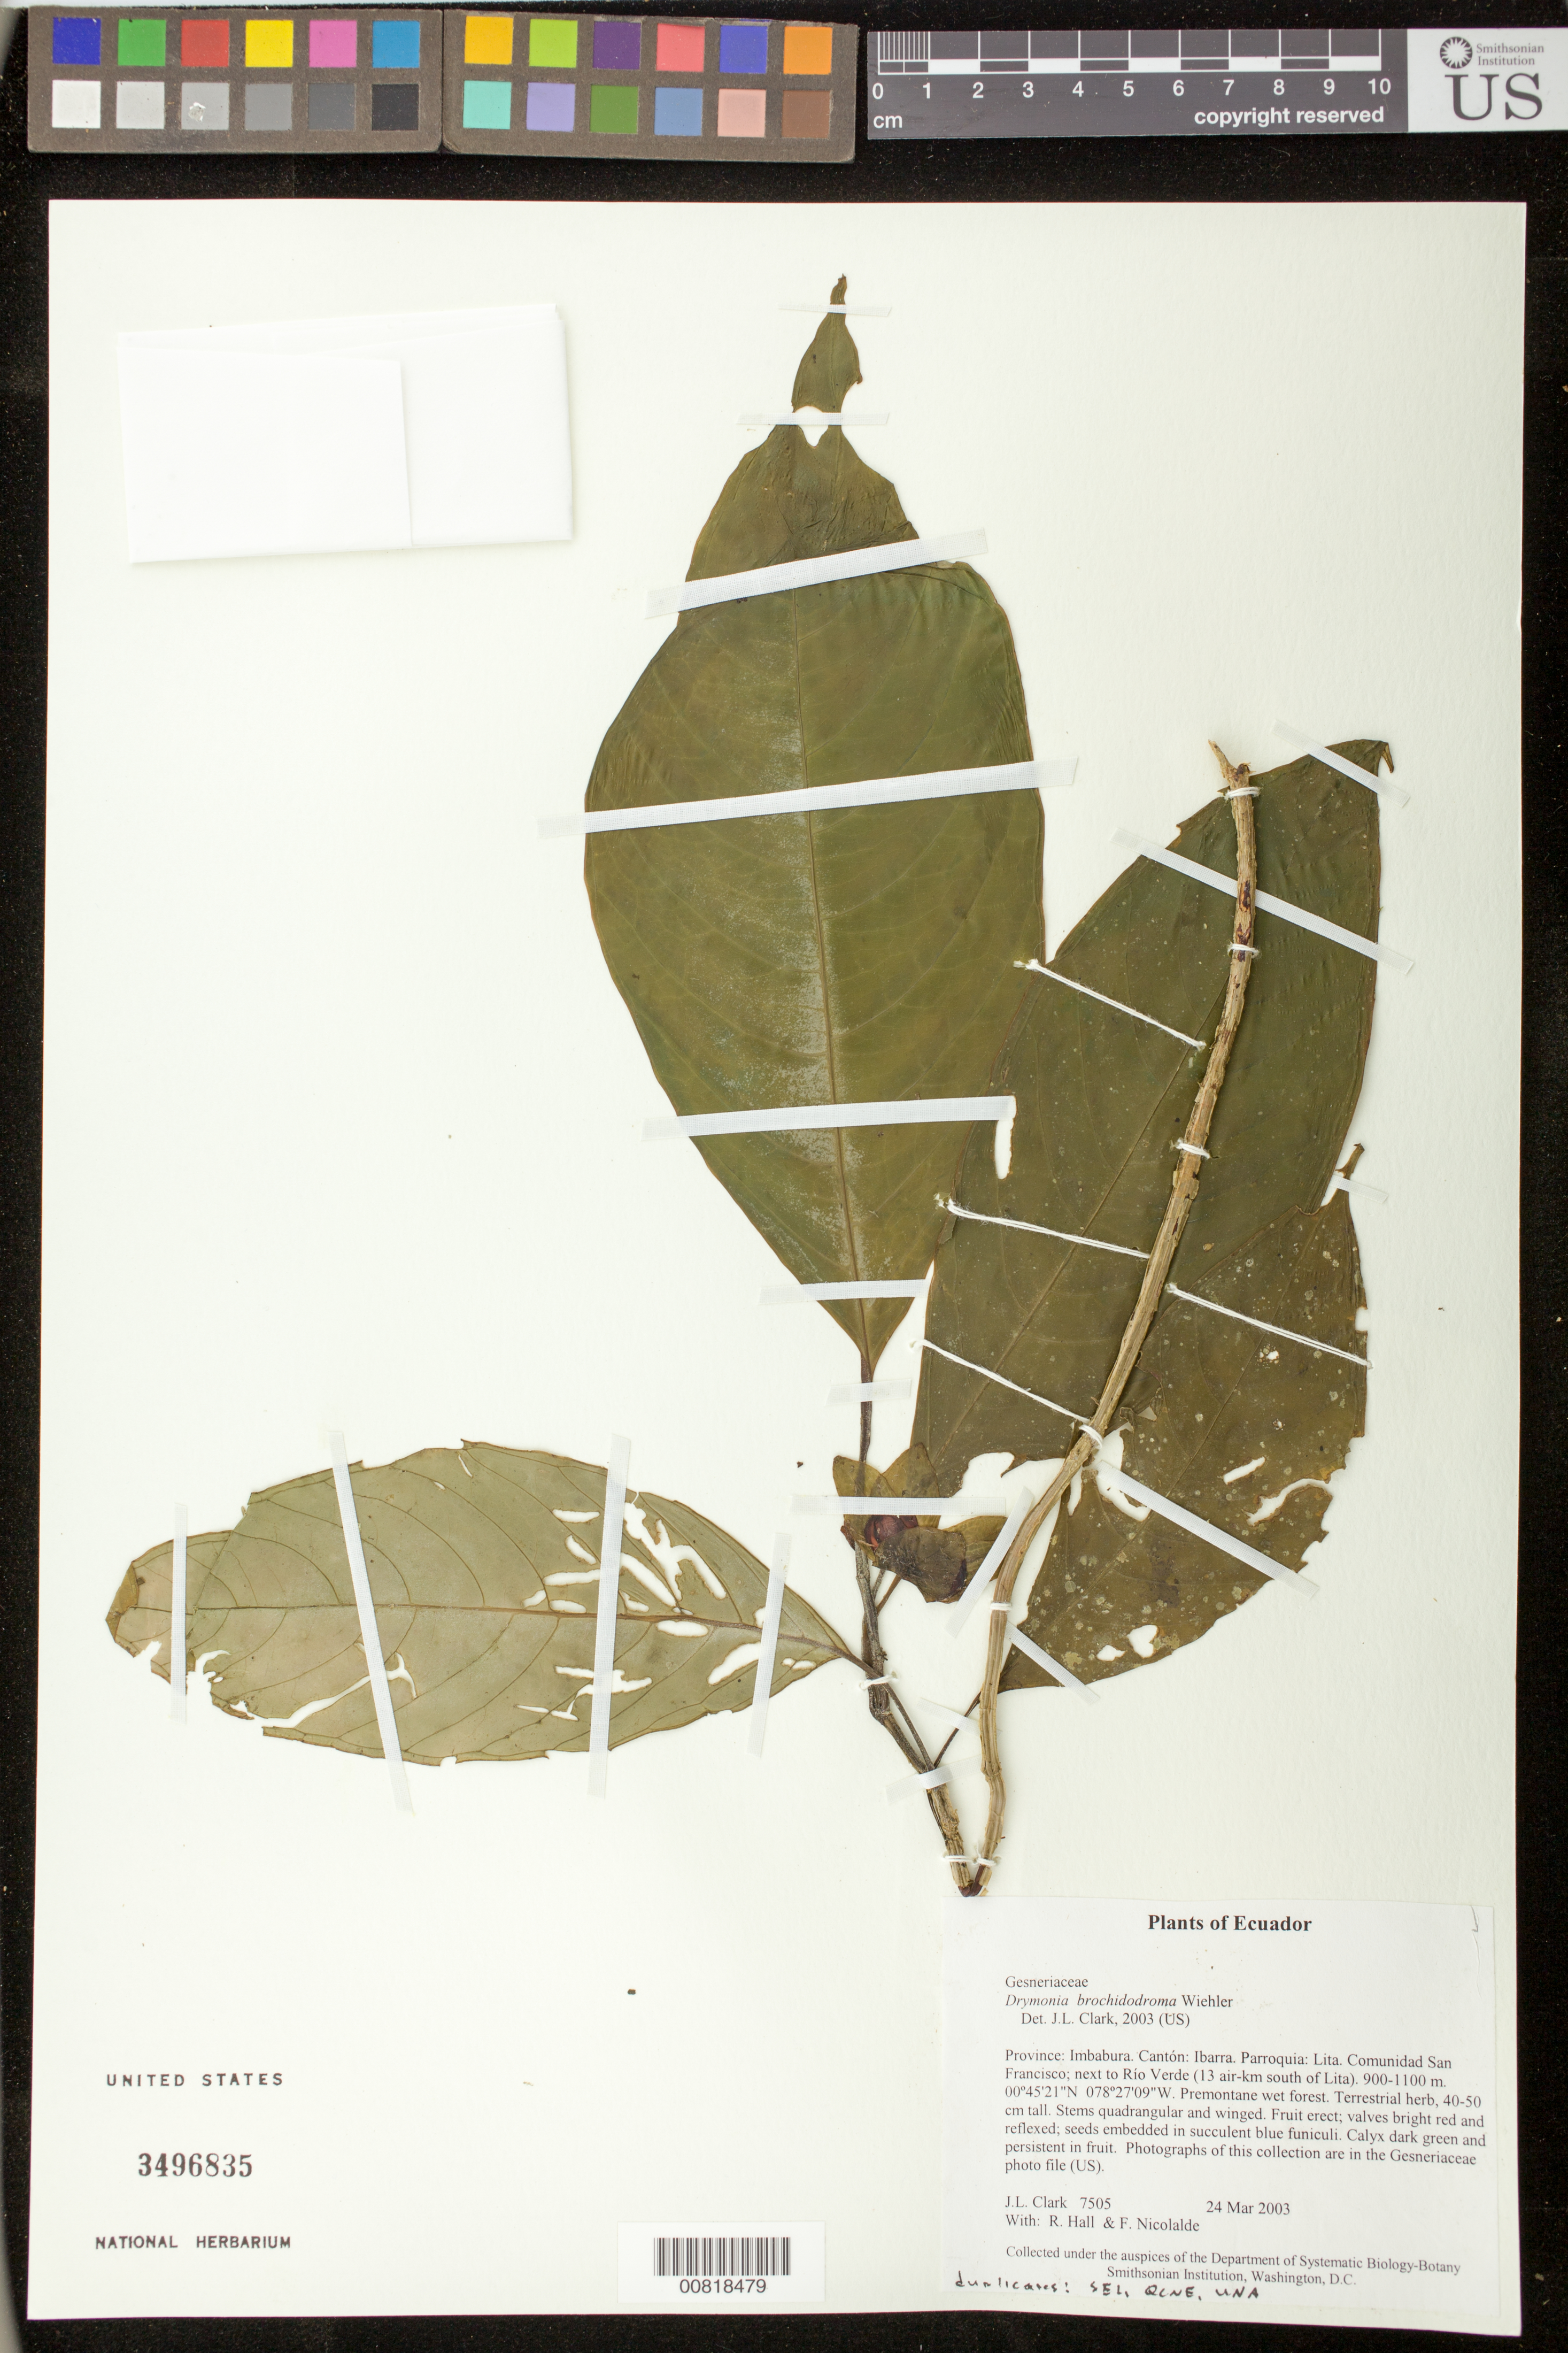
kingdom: Plantae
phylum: Tracheophyta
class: Magnoliopsida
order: Lamiales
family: Gesneriaceae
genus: Drymonia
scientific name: Drymonia brochidodroma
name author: Wiehler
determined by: Clark, J. L., (SEL), The Marie Selby Botanical Garden (UNITED STATES)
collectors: J. L. Clark, R. Hall & F. Nicolalde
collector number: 7505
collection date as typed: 24 Mar 2003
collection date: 2003-03-24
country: Ecuador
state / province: Imbabura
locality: Ibarra. Parroquia: Lita. Comunidad San Francisco; next to Río Verde (13 air-km south of Lita).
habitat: Premontane wet forest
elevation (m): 900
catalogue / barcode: US 3496835